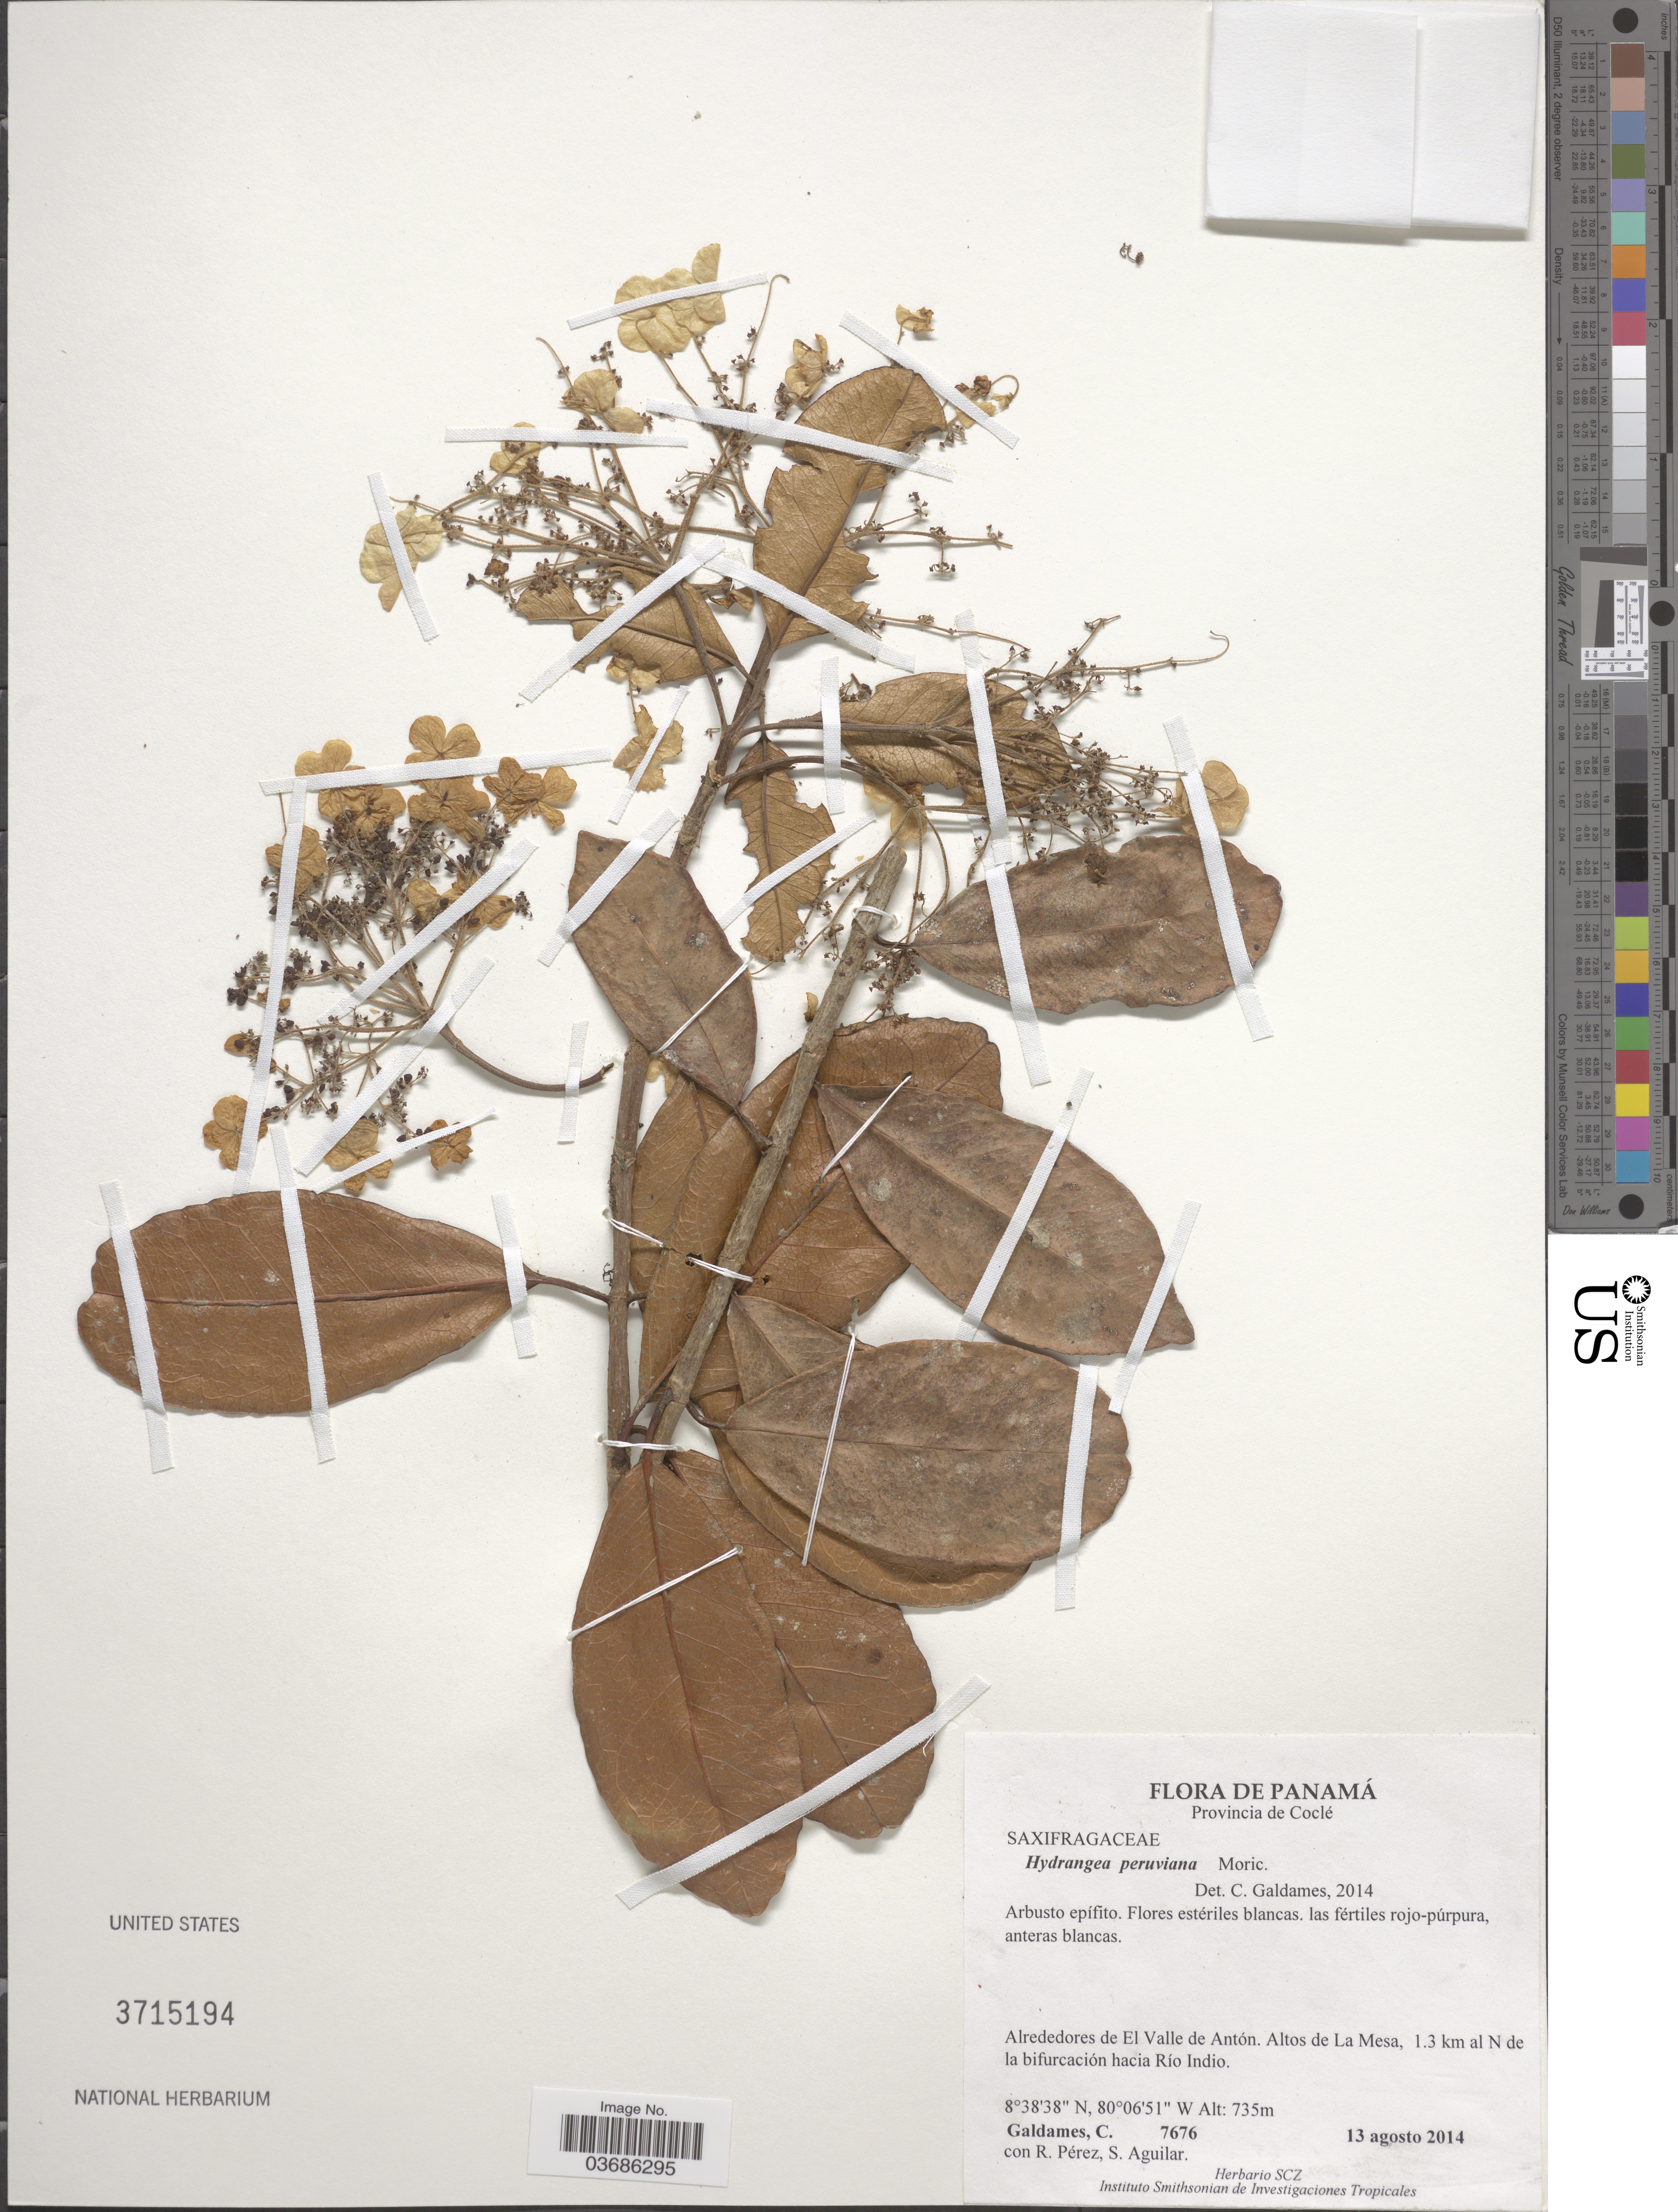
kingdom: Plantae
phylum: Tracheophyta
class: Magnoliopsida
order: Cornales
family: Hydrangeaceae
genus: Hydrangea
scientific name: Hydrangea peruviana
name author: Moric.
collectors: C. Galdames, R. Perez & S. Aguilar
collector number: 7676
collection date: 2014-08-13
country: Panama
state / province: Cocle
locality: Alrededores de El Valle de Antón. Altos de La Mesa, 1.3 km al N de la bifurcación hacia Río Indio.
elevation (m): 735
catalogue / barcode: US 3715194